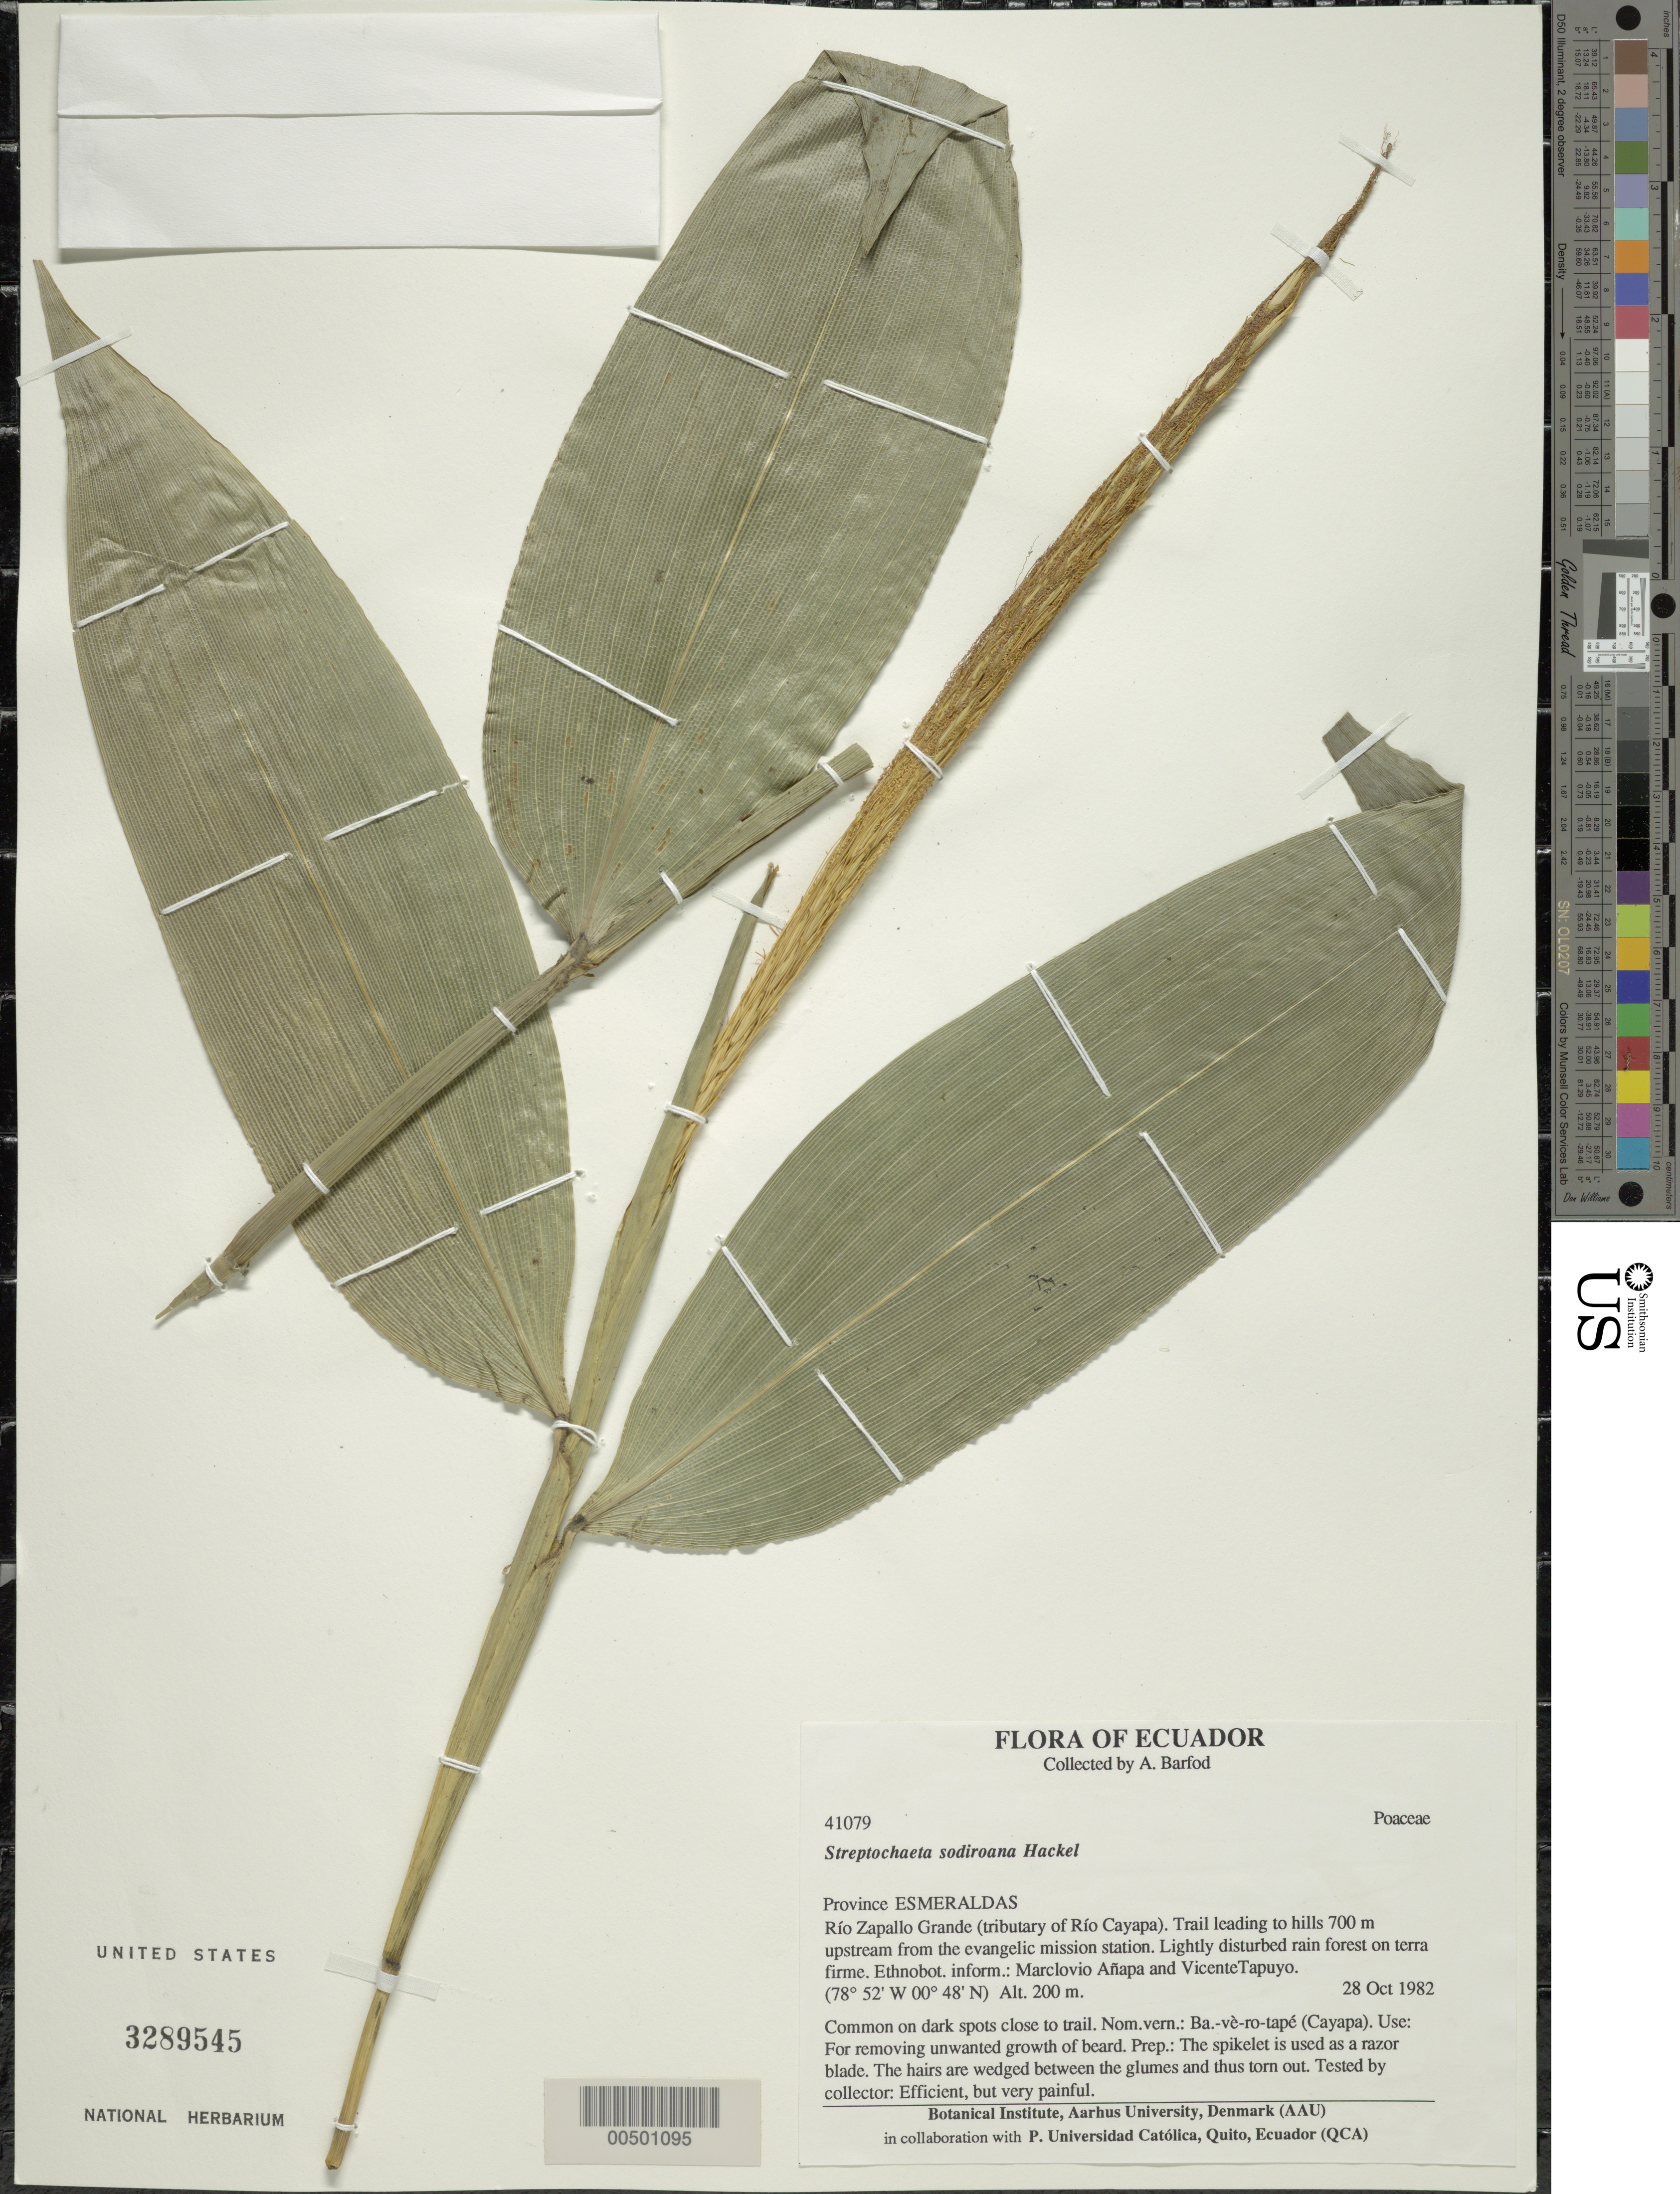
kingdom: Plantae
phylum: Tracheophyta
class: Liliopsida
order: Poales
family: Poaceae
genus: Streptochaeta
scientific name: Streptochaeta sodiroana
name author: Hack.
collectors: A. S, Barfod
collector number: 41079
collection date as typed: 28 Oct 1982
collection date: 1982-10-28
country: Ecuador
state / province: Esmeraldas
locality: Rio Zapallo Grande (trib. of Rio Cayapa).Trail leading to hills 700 m upstream from Evangelic Mission Station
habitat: Lightly disturbed rain forest on terra firme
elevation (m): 200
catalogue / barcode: US 3289545